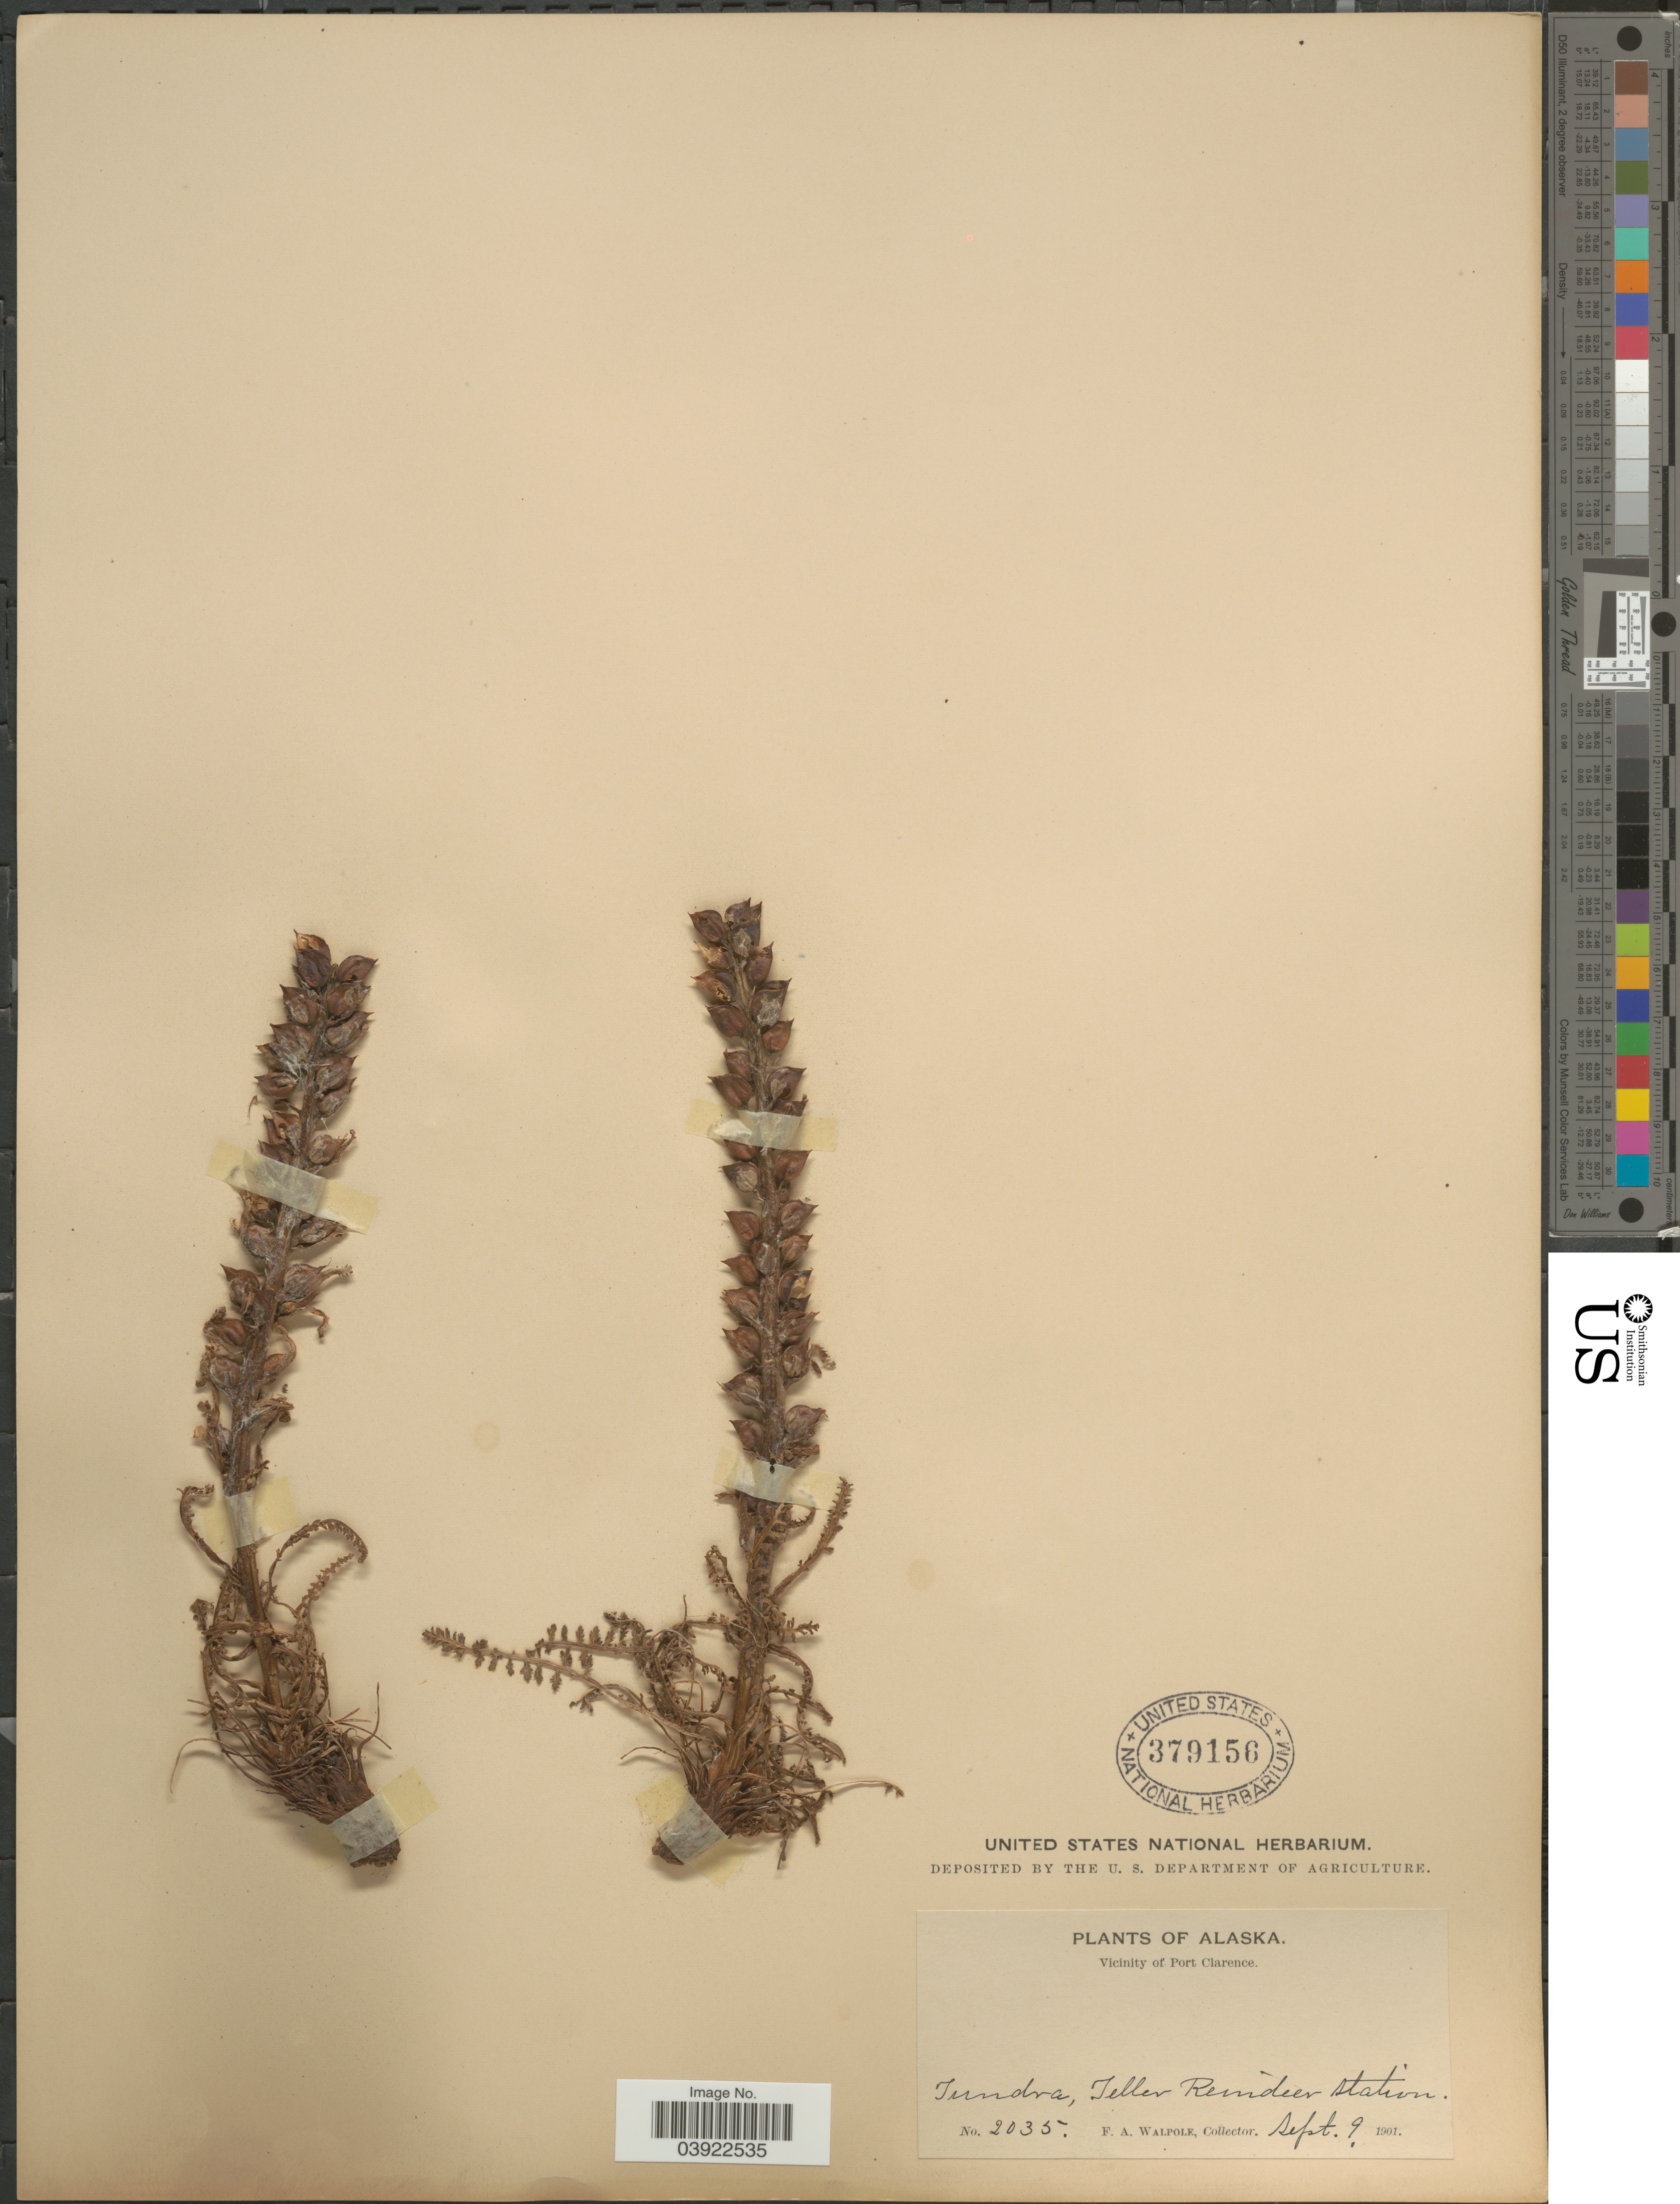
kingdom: Plantae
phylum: Tracheophyta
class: Magnoliopsida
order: Lamiales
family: Orobanchaceae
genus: Pedicularis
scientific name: Pedicularis lanata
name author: Willd. ex Cham. & Schltdl.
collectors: F. Walpole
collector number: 2035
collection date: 1901-09-09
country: United States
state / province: Alaska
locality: Vicinity of Port Clarence. Tundra, Teller Reindeer Station.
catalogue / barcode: US 379156